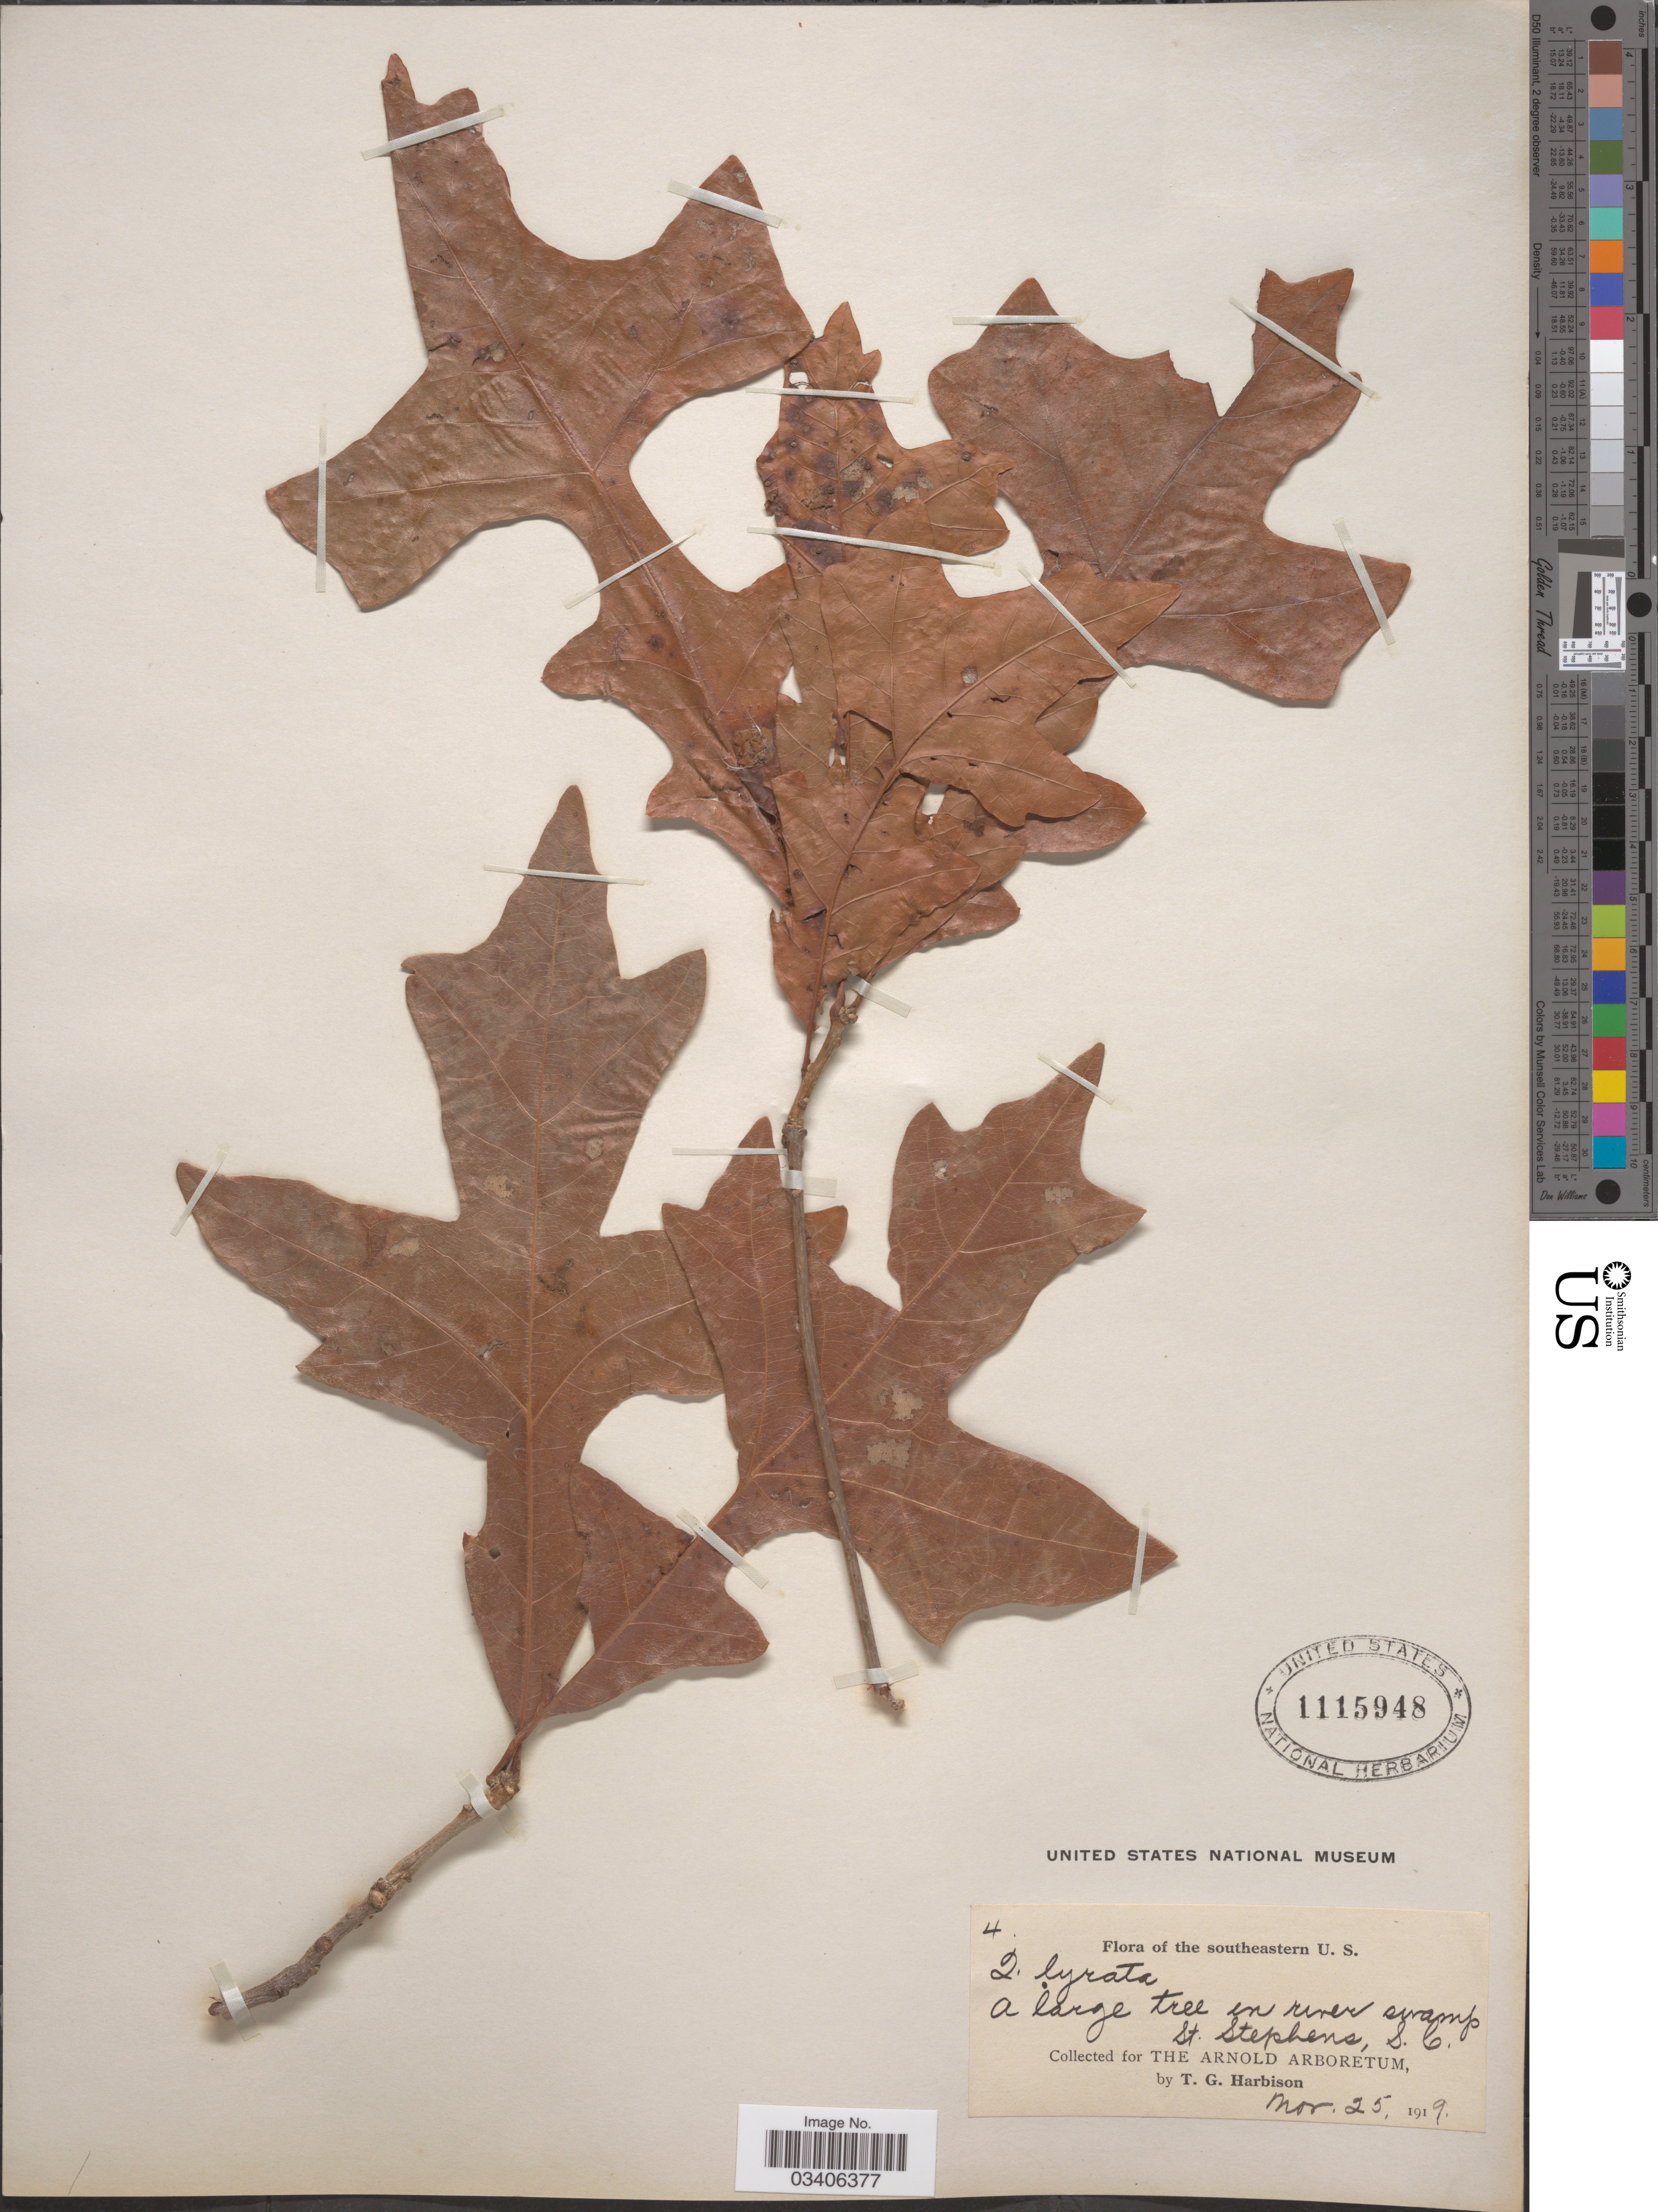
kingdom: Plantae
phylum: Tracheophyta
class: Magnoliopsida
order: Fagales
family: Fagaceae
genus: Quercus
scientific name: Quercus lyrata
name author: Walter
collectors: T. Harbison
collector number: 4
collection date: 1919-11-25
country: United States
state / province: South Carolina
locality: The southeastern U. S. St. Stephens.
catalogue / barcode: US 1115948